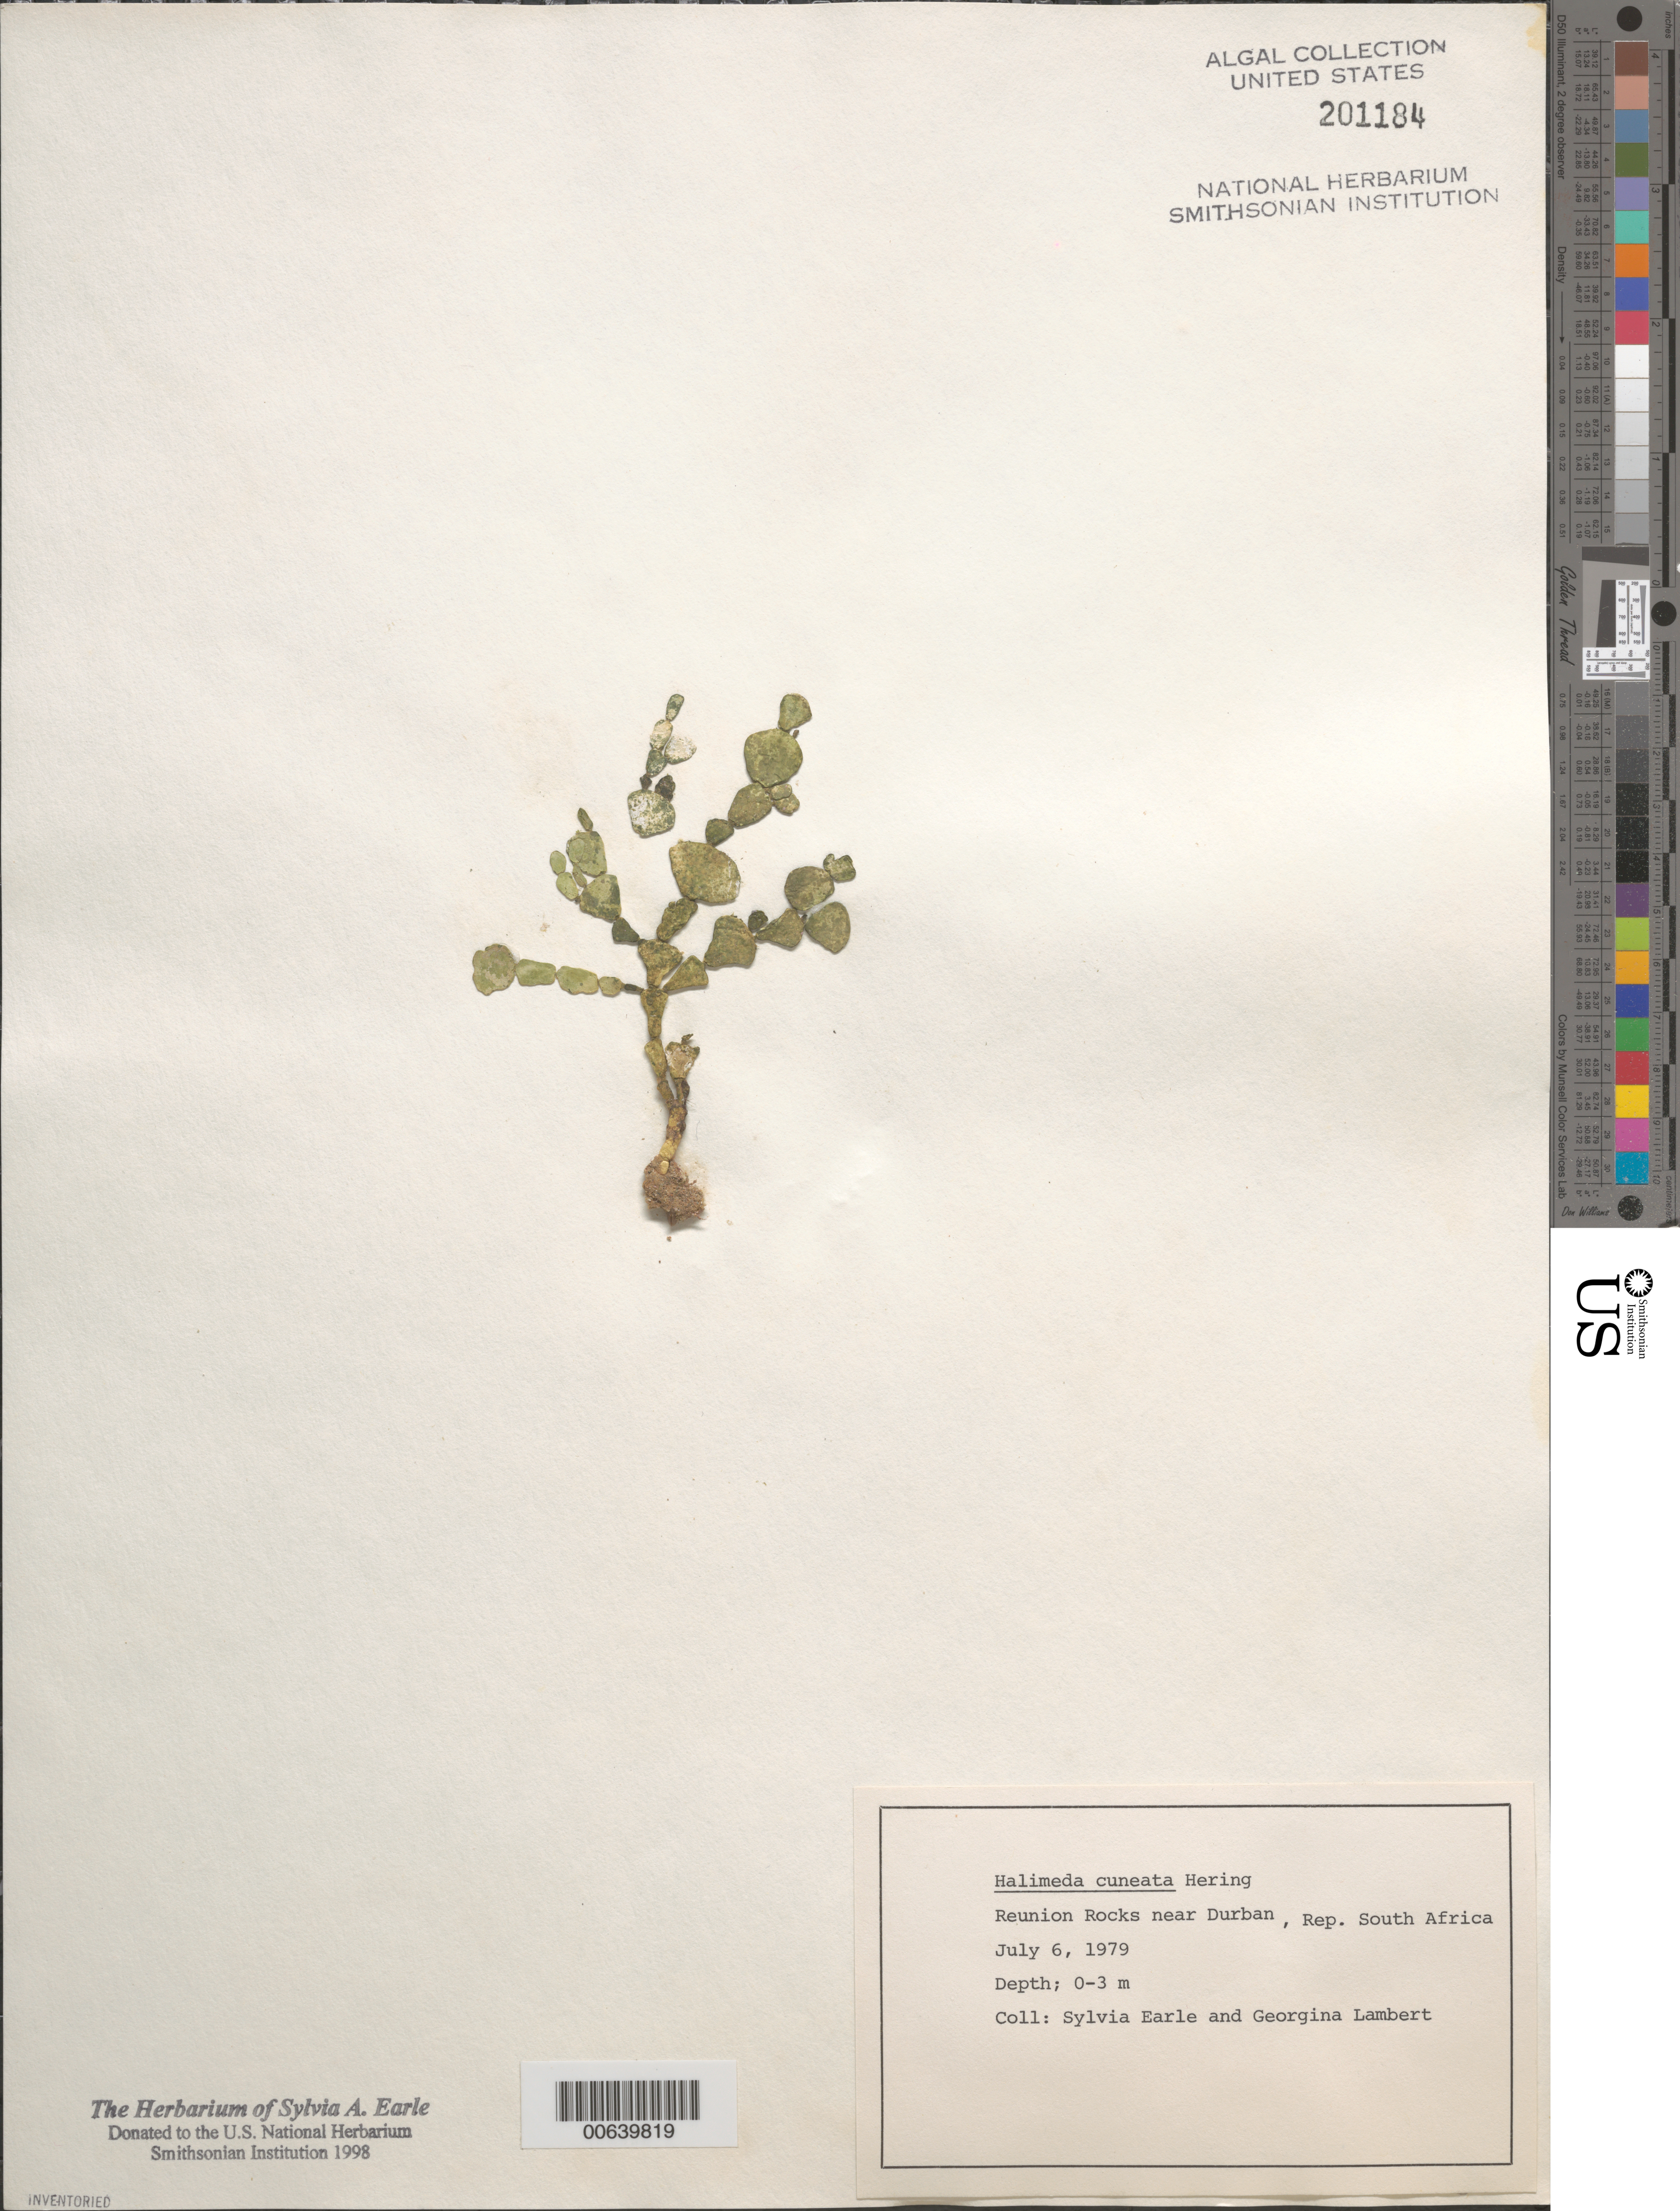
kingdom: Plantae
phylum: Chlorophyta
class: Ulvophyceae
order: Bryopsidales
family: Halimedaceae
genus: Halimeda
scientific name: Halimeda cuneata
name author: Hering in Krauss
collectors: S. A. Earle & G. Lambert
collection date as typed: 06 Jul 1979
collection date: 1979-07-06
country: South Africa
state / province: KwaZulu-Natal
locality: Reunion Rocks near Durban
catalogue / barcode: US 201184